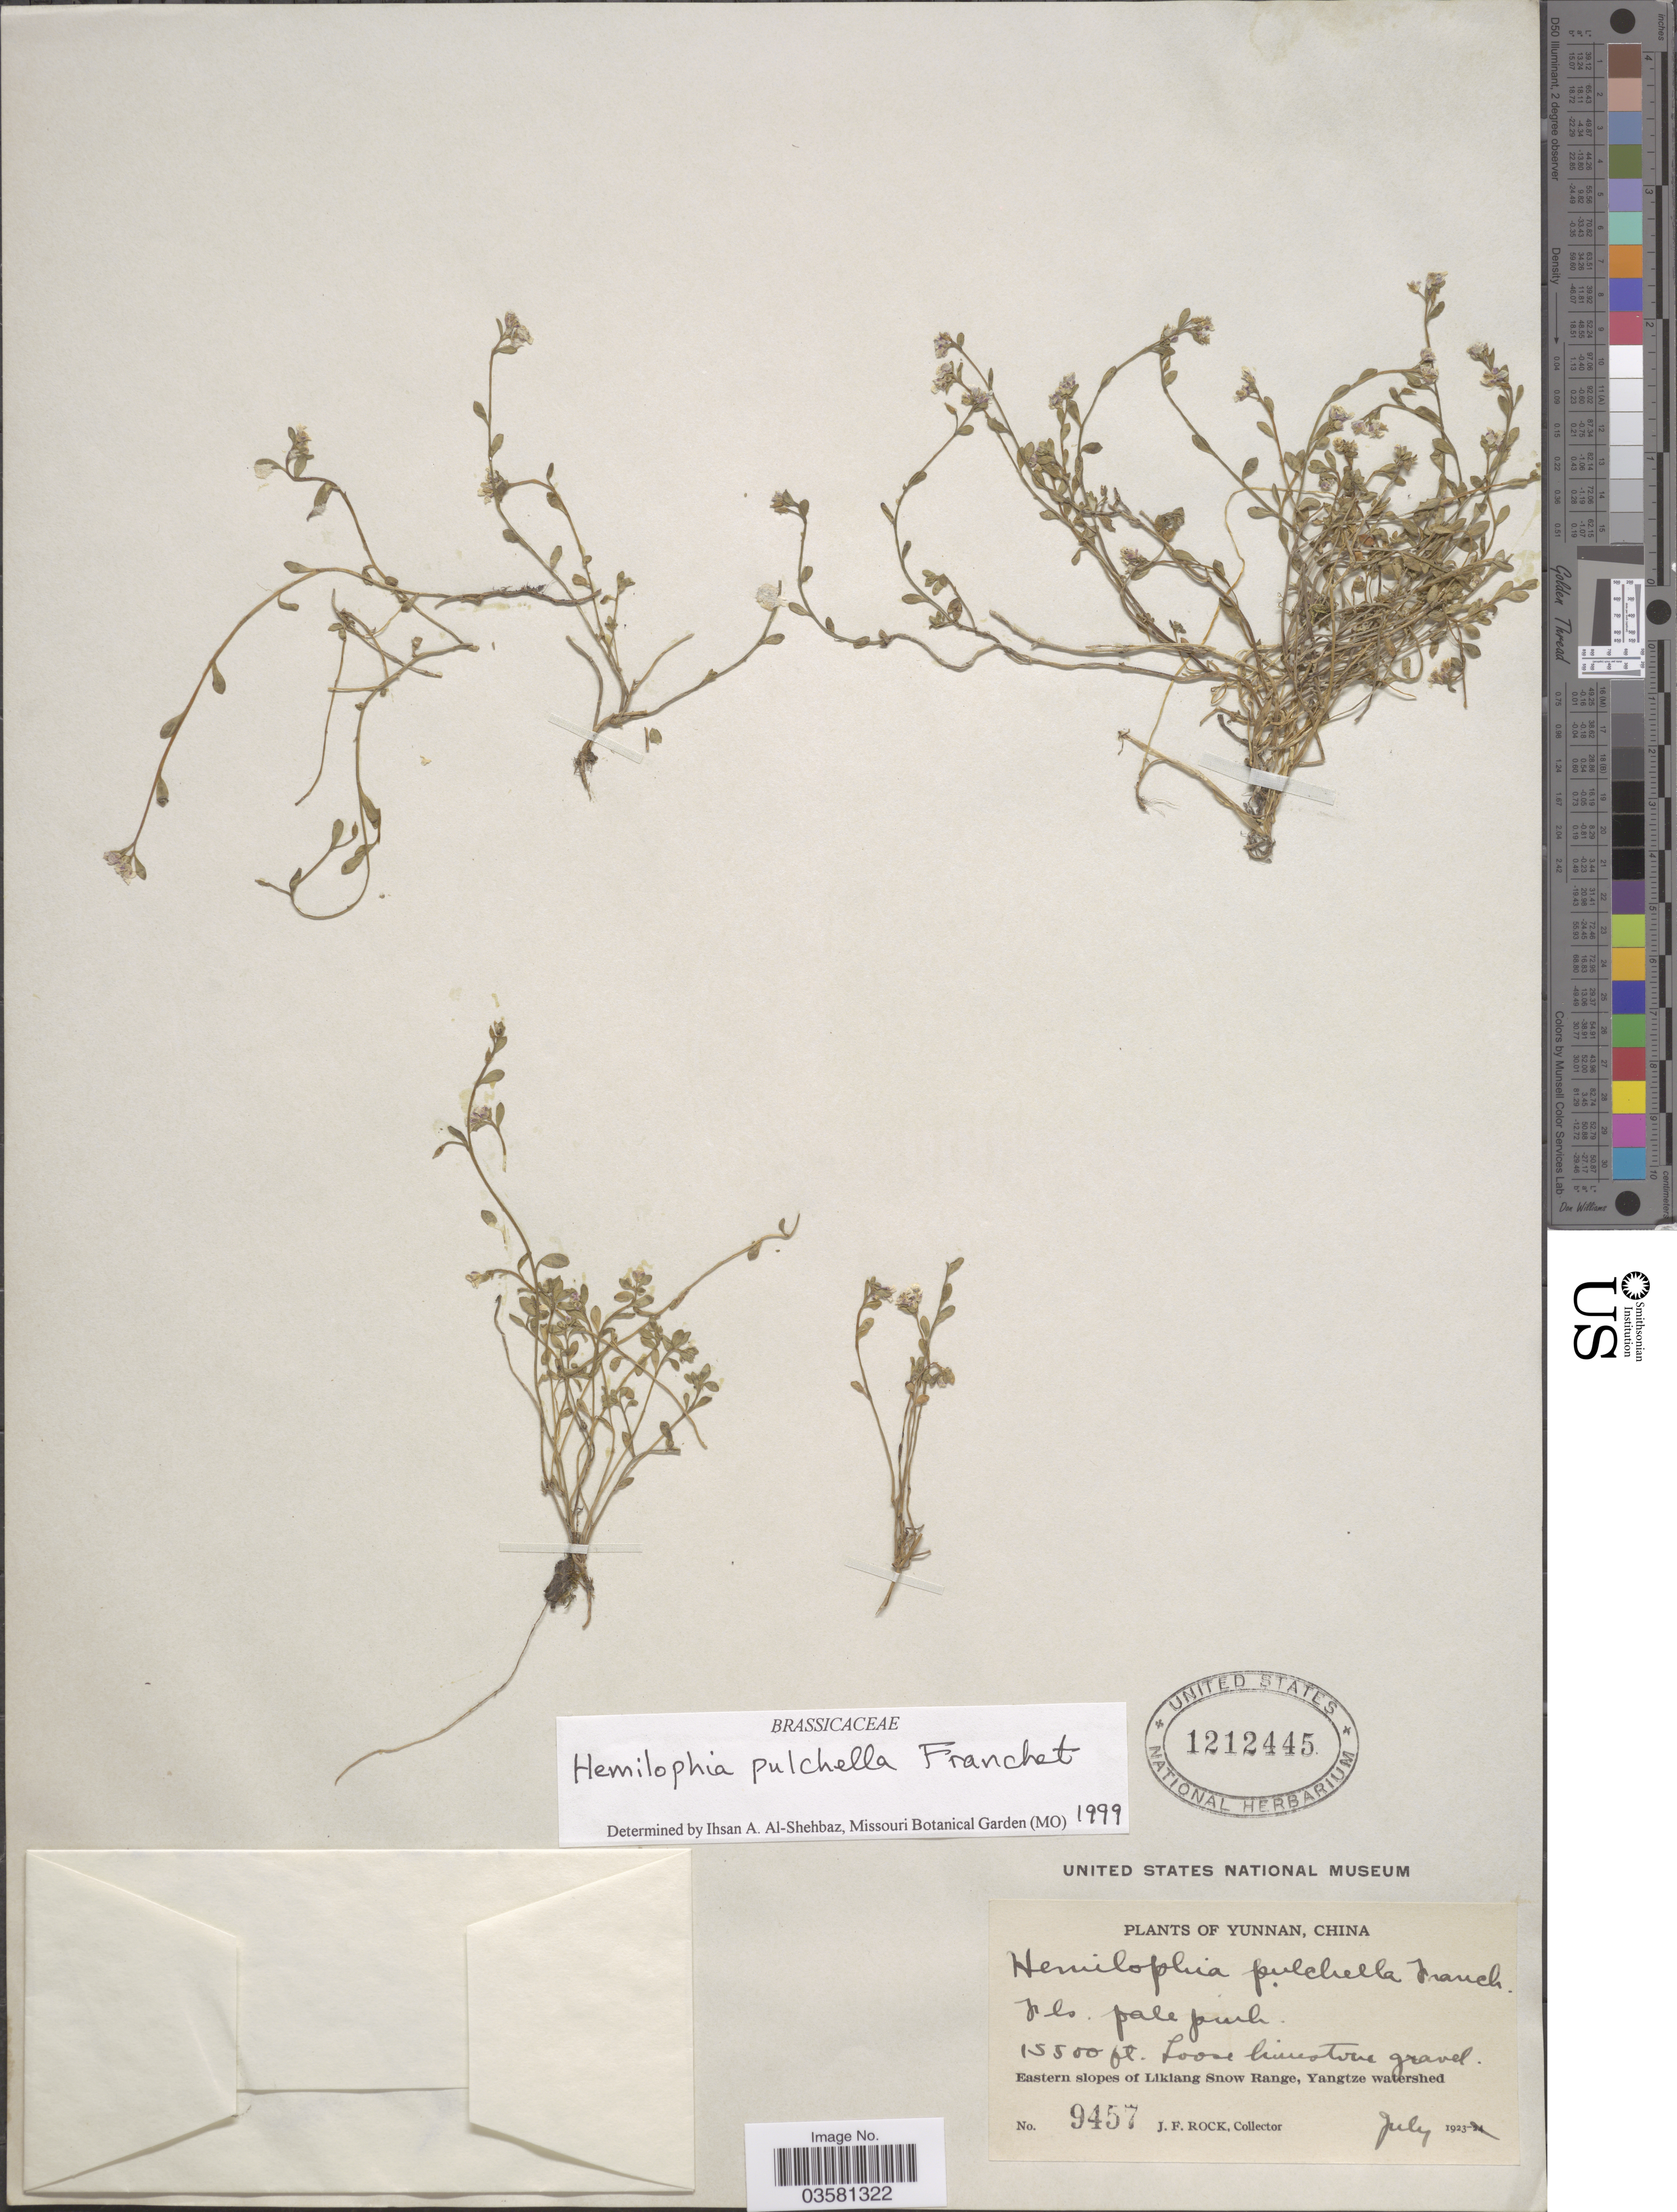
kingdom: Plantae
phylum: Tracheophyta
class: Magnoliopsida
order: Brassicales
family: Brassicaceae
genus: Hemilophia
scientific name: Hemilophia pulchella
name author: Franch.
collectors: J. Rock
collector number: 9457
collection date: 1923-07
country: China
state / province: Yunnan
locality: Eastern slopes of Likiang Snow Range, Yangtze watershed.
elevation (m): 4724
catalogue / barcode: US 1212445